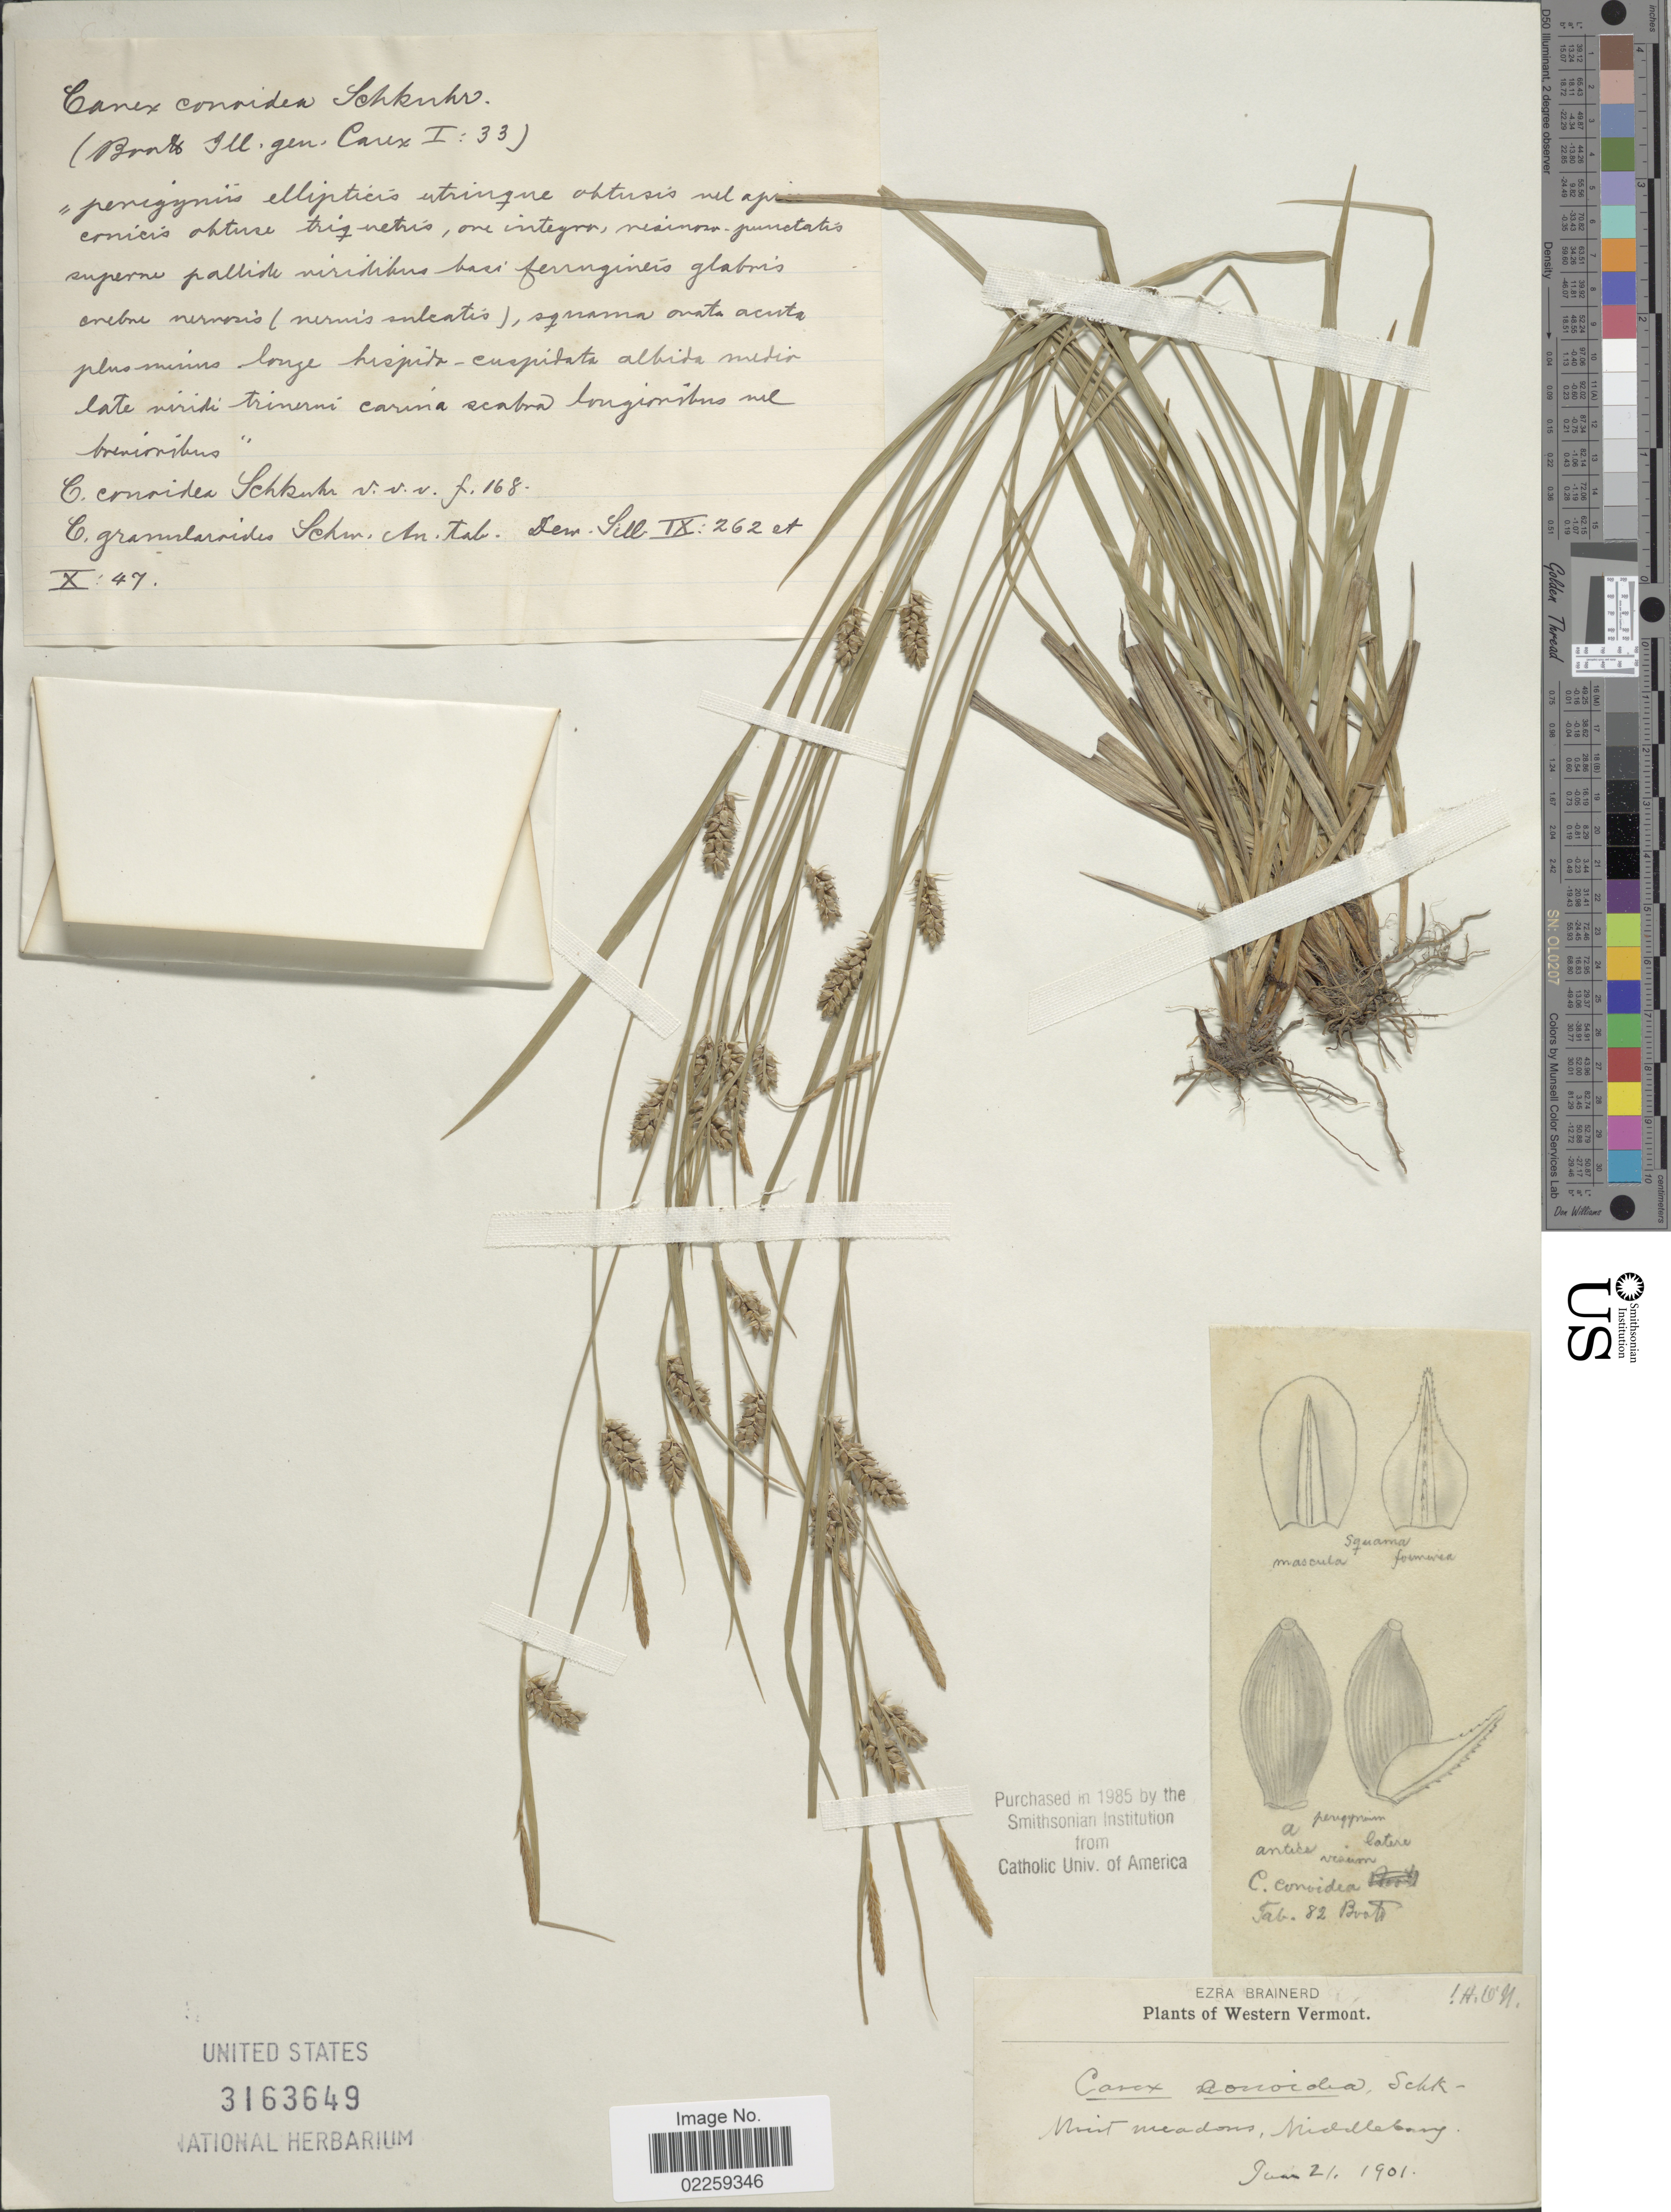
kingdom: Plantae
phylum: Tracheophyta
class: Liliopsida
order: Poales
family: Cyperaceae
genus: Carex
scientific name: Carex conoidea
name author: Willd.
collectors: E. Brainerd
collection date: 1901-06-21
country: United States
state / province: Vermont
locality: Western vermont, Middlebury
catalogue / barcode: US 3163649